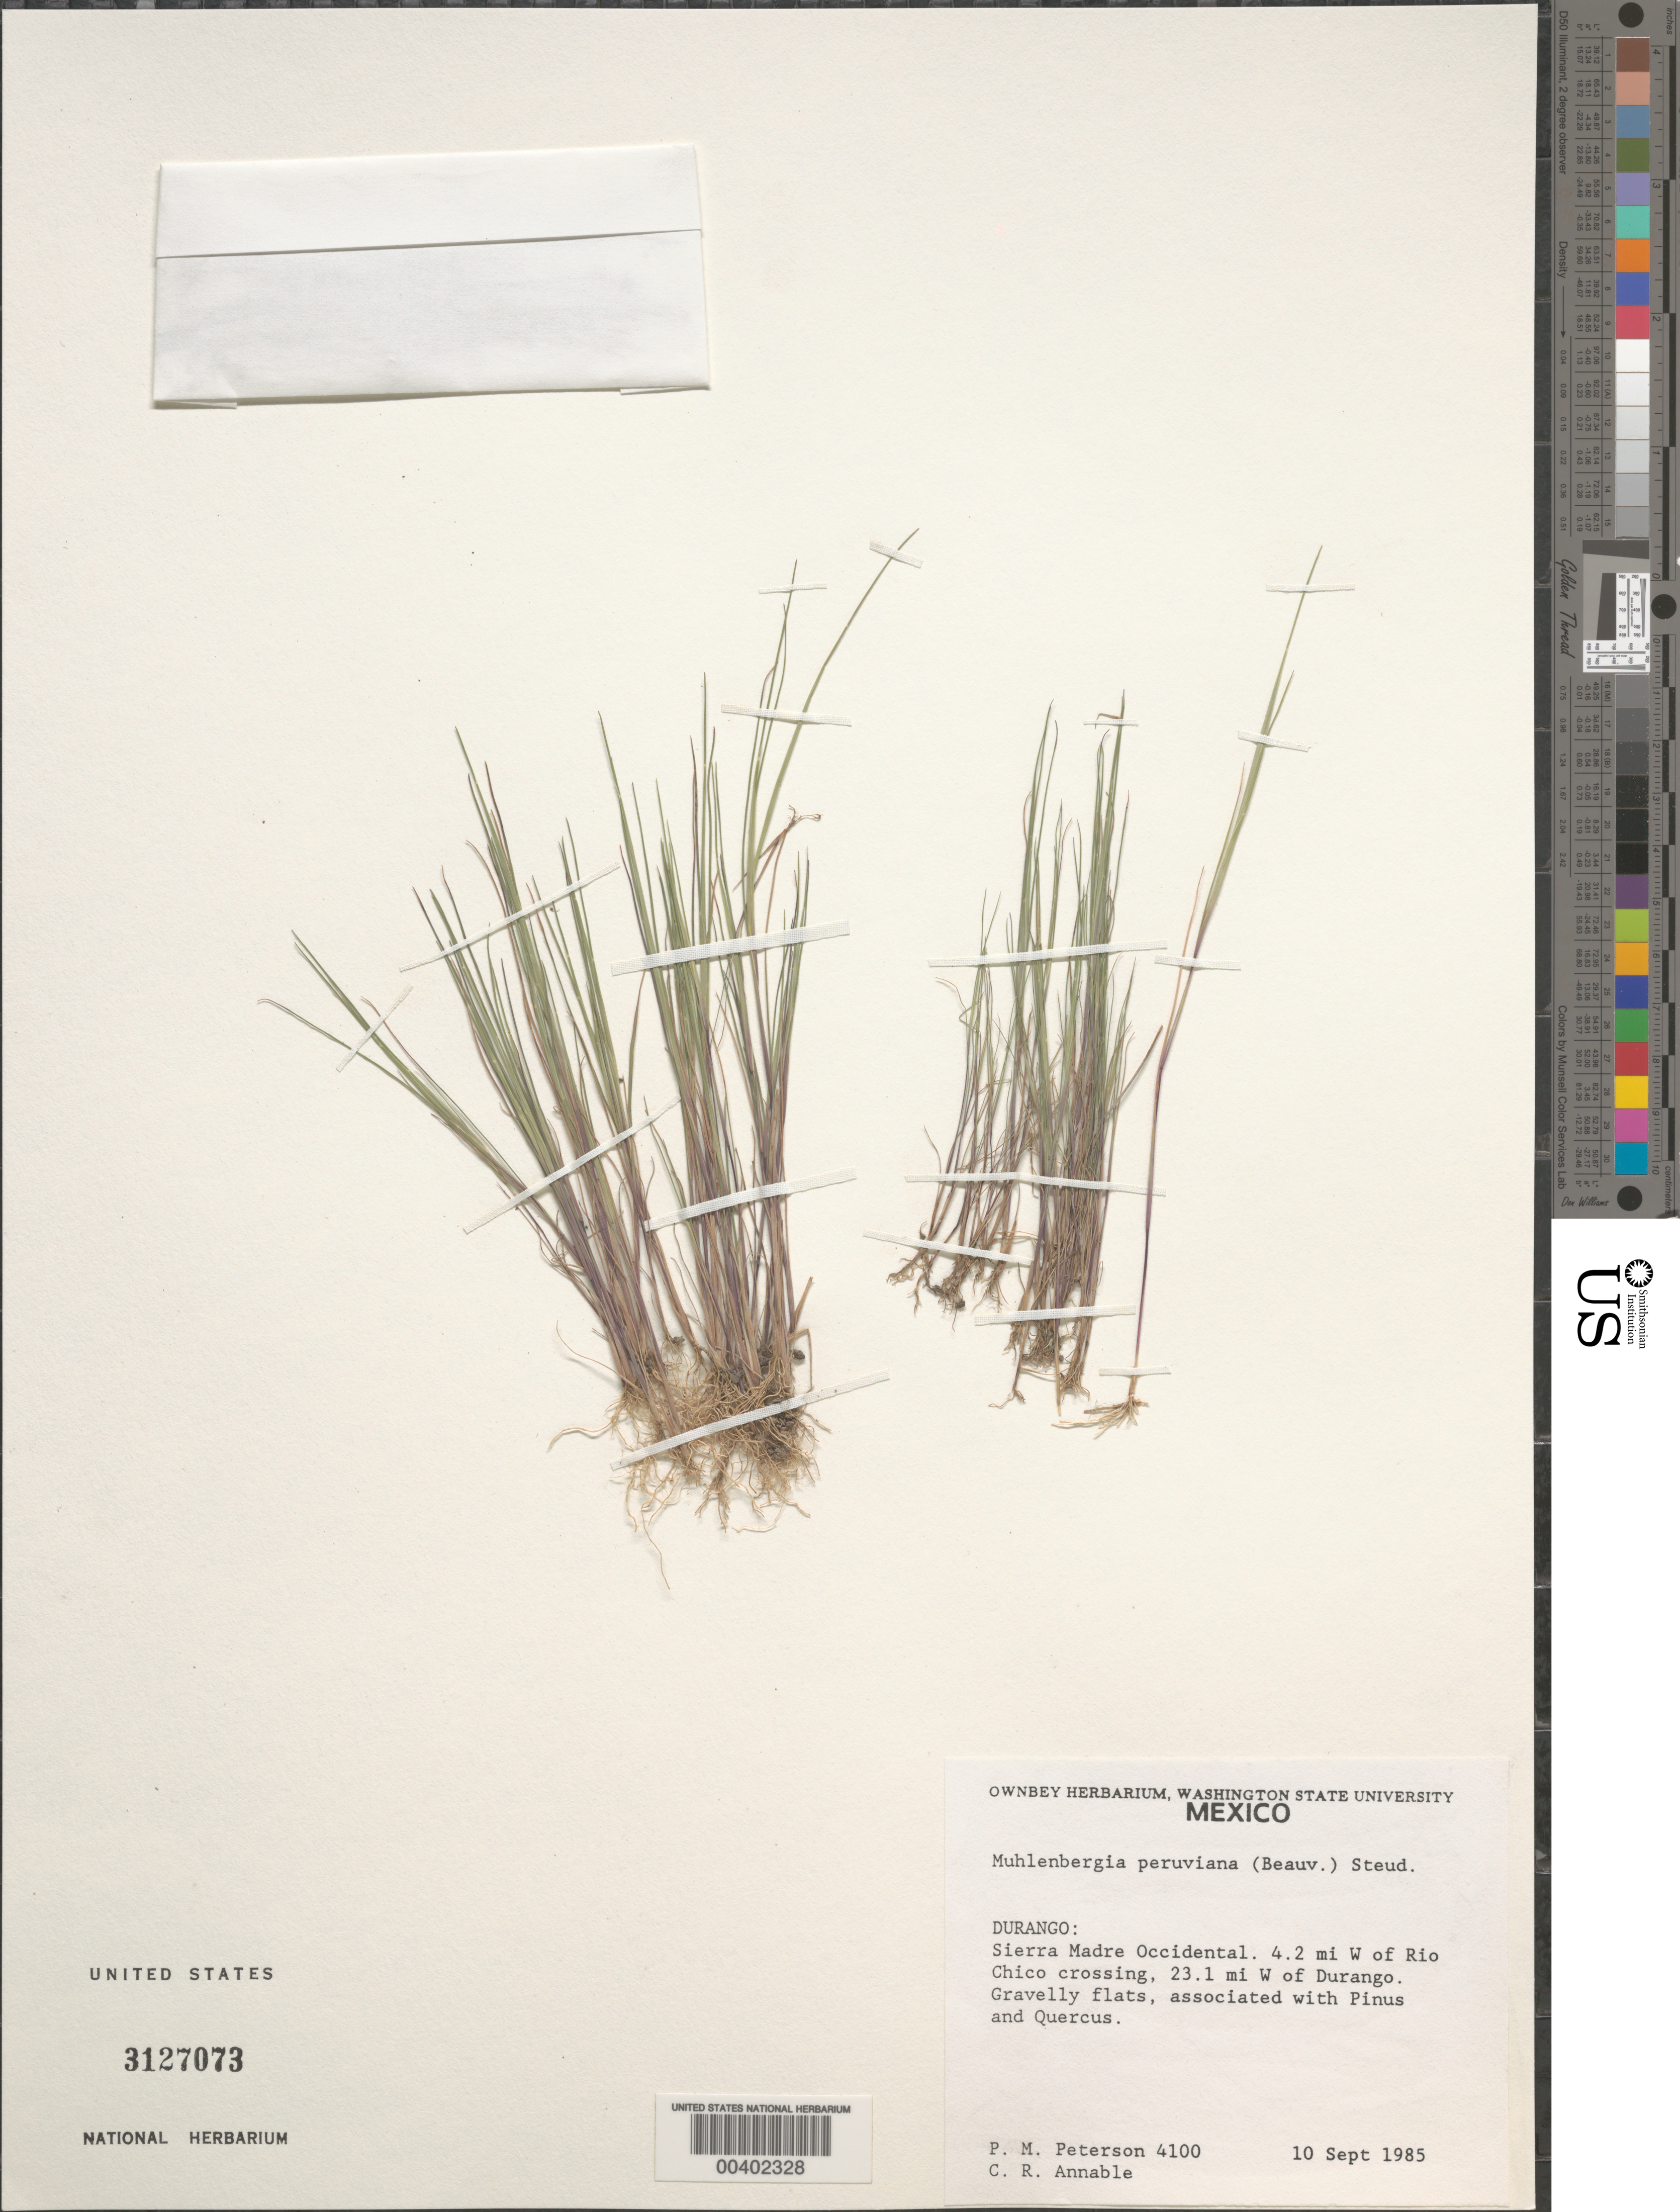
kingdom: Plantae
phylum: Tracheophyta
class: Liliopsida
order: Poales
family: Poaceae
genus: Muhlenbergia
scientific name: Muhlenbergia peruviana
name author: (P. Beauv.) Steud.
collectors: P. M. Peterson & C. R. Annable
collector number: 04100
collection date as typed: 10 Sep 1985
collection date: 1985-09-10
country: Mexico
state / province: Durango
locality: Sierra Madre Occidental, 4.2 miles W of Rio Chico crossing, 23.1 miles W of Durango on Hwy 40.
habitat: Gravelly flats, associated with Pinus and Quercus.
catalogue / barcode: US 3127073